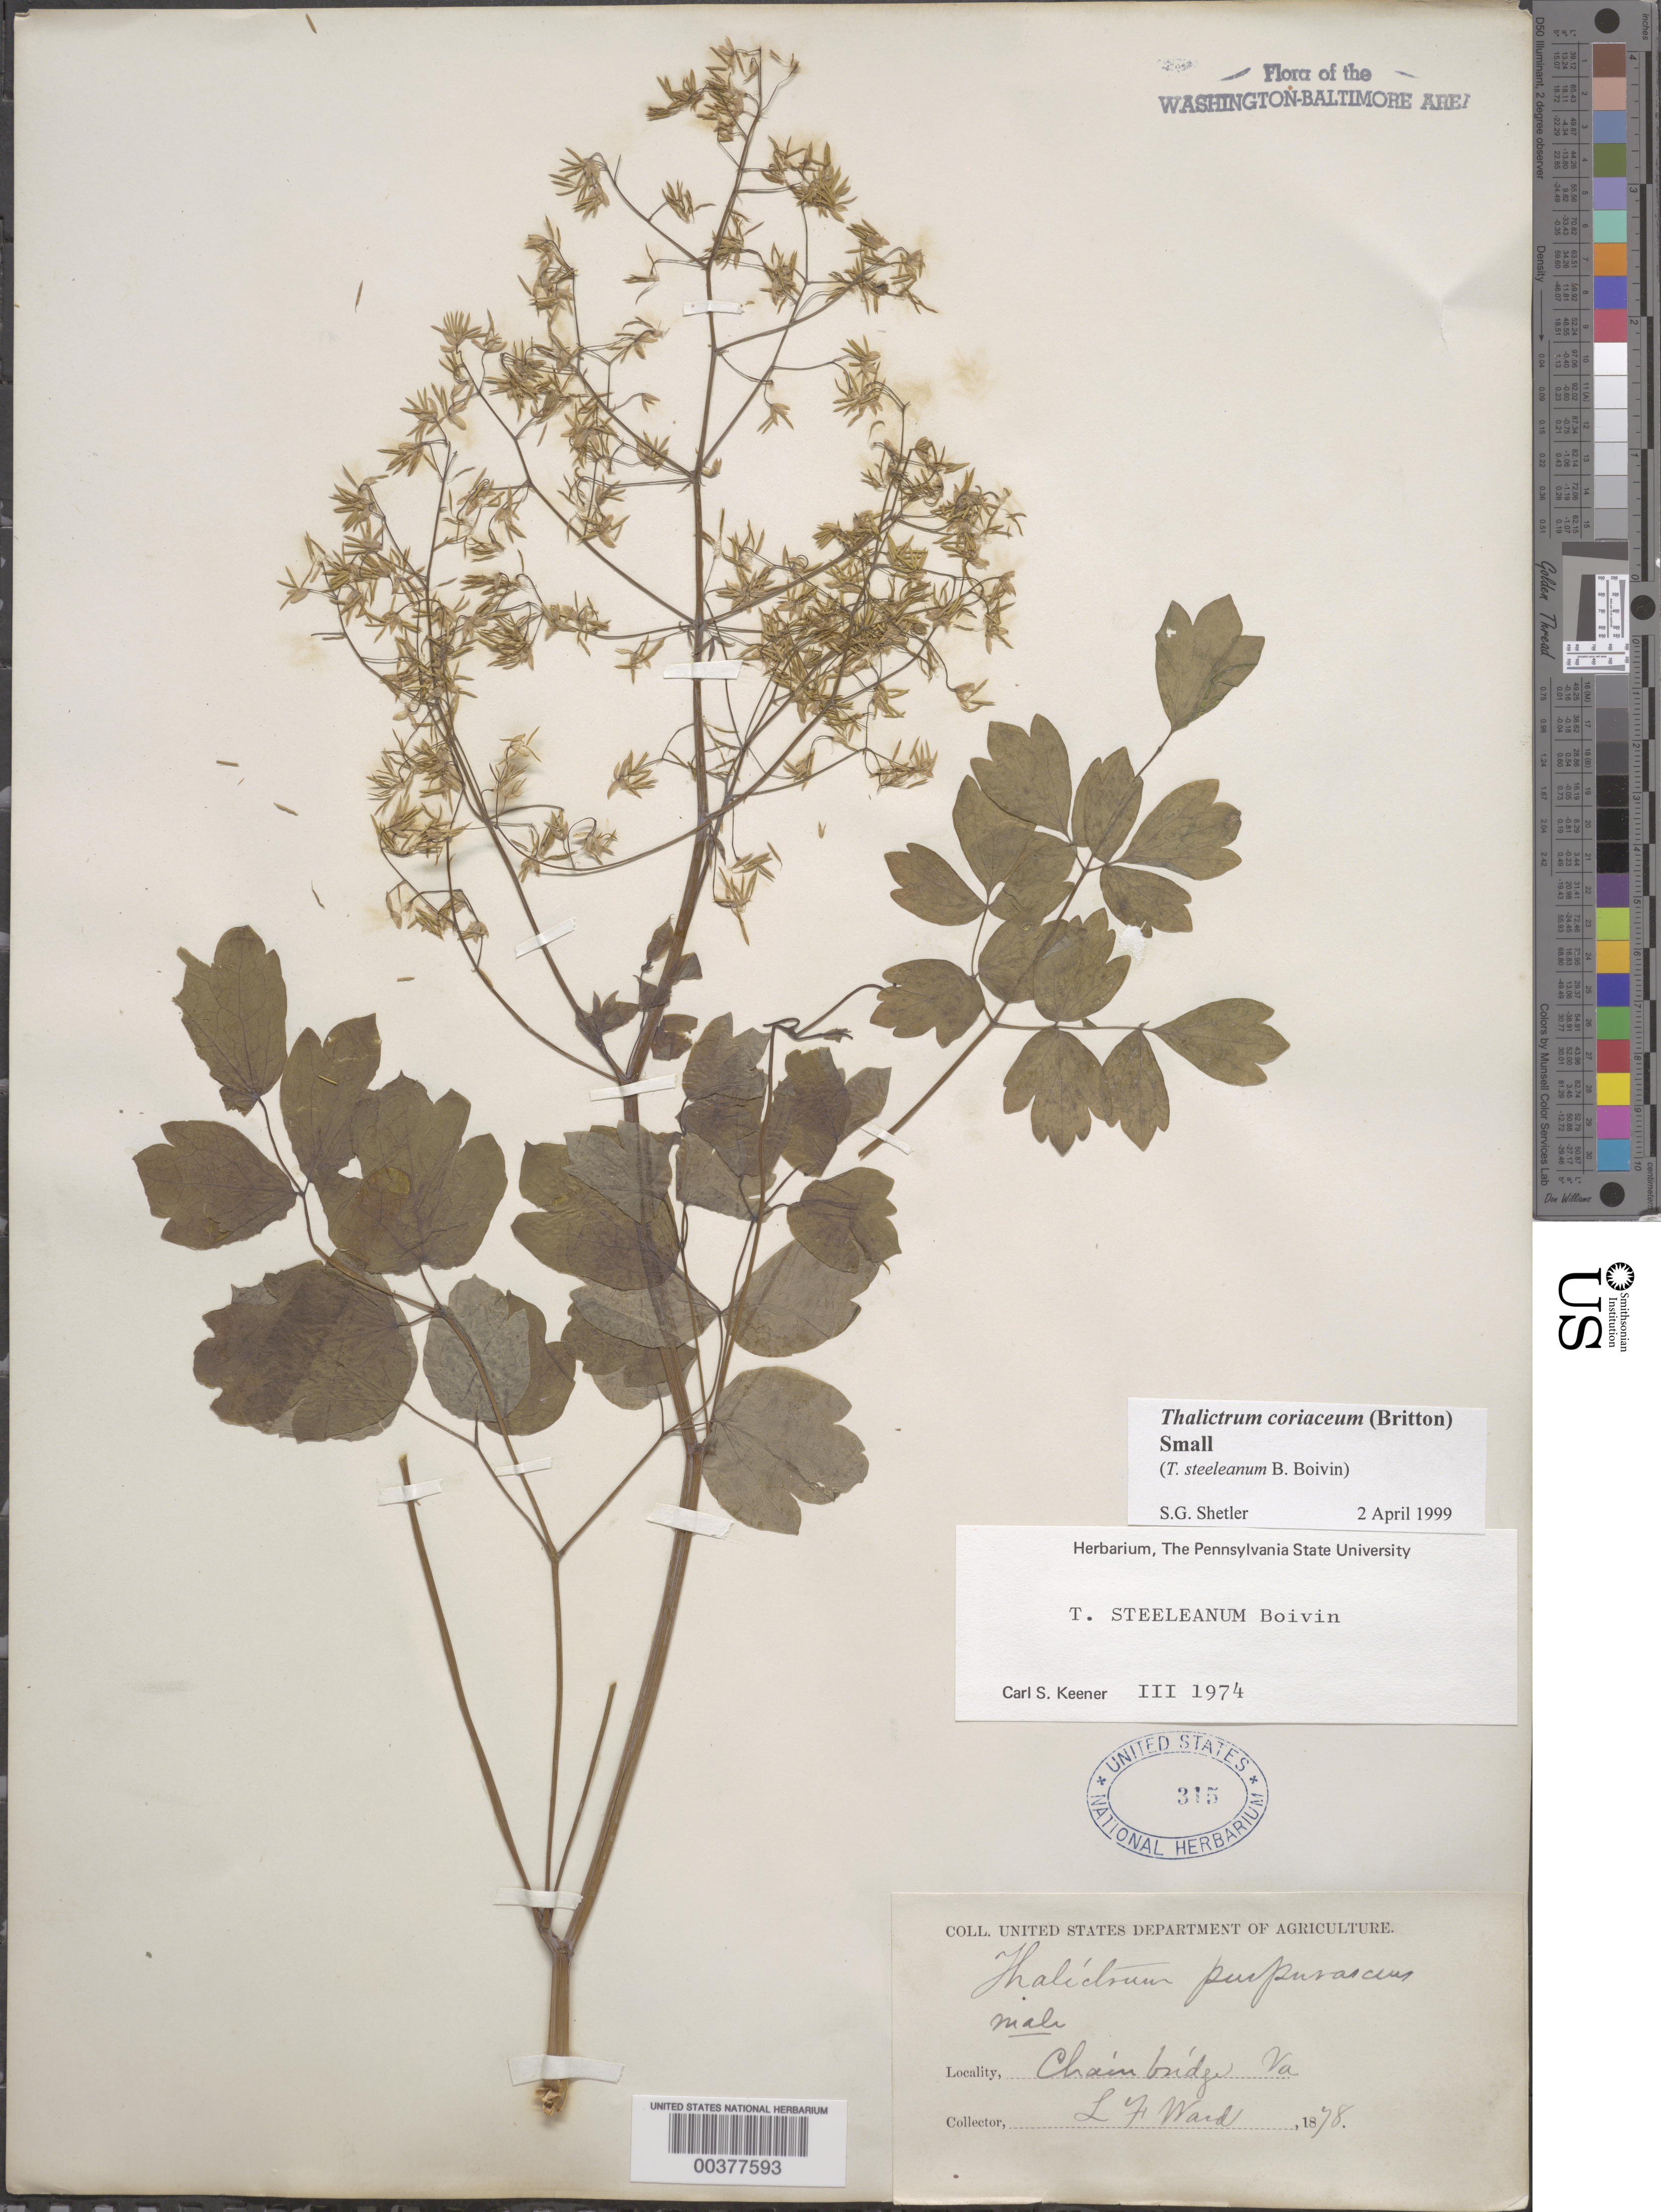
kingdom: Plantae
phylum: Tracheophyta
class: Magnoliopsida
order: Ranunculales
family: Ranunculaceae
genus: Thalictrum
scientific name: Thalictrum coriaceum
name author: (Britton) Small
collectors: L. F. Ward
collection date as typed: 1878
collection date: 1878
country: United States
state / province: Virginia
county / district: Fairfax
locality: Chain Bridge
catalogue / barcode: US 315